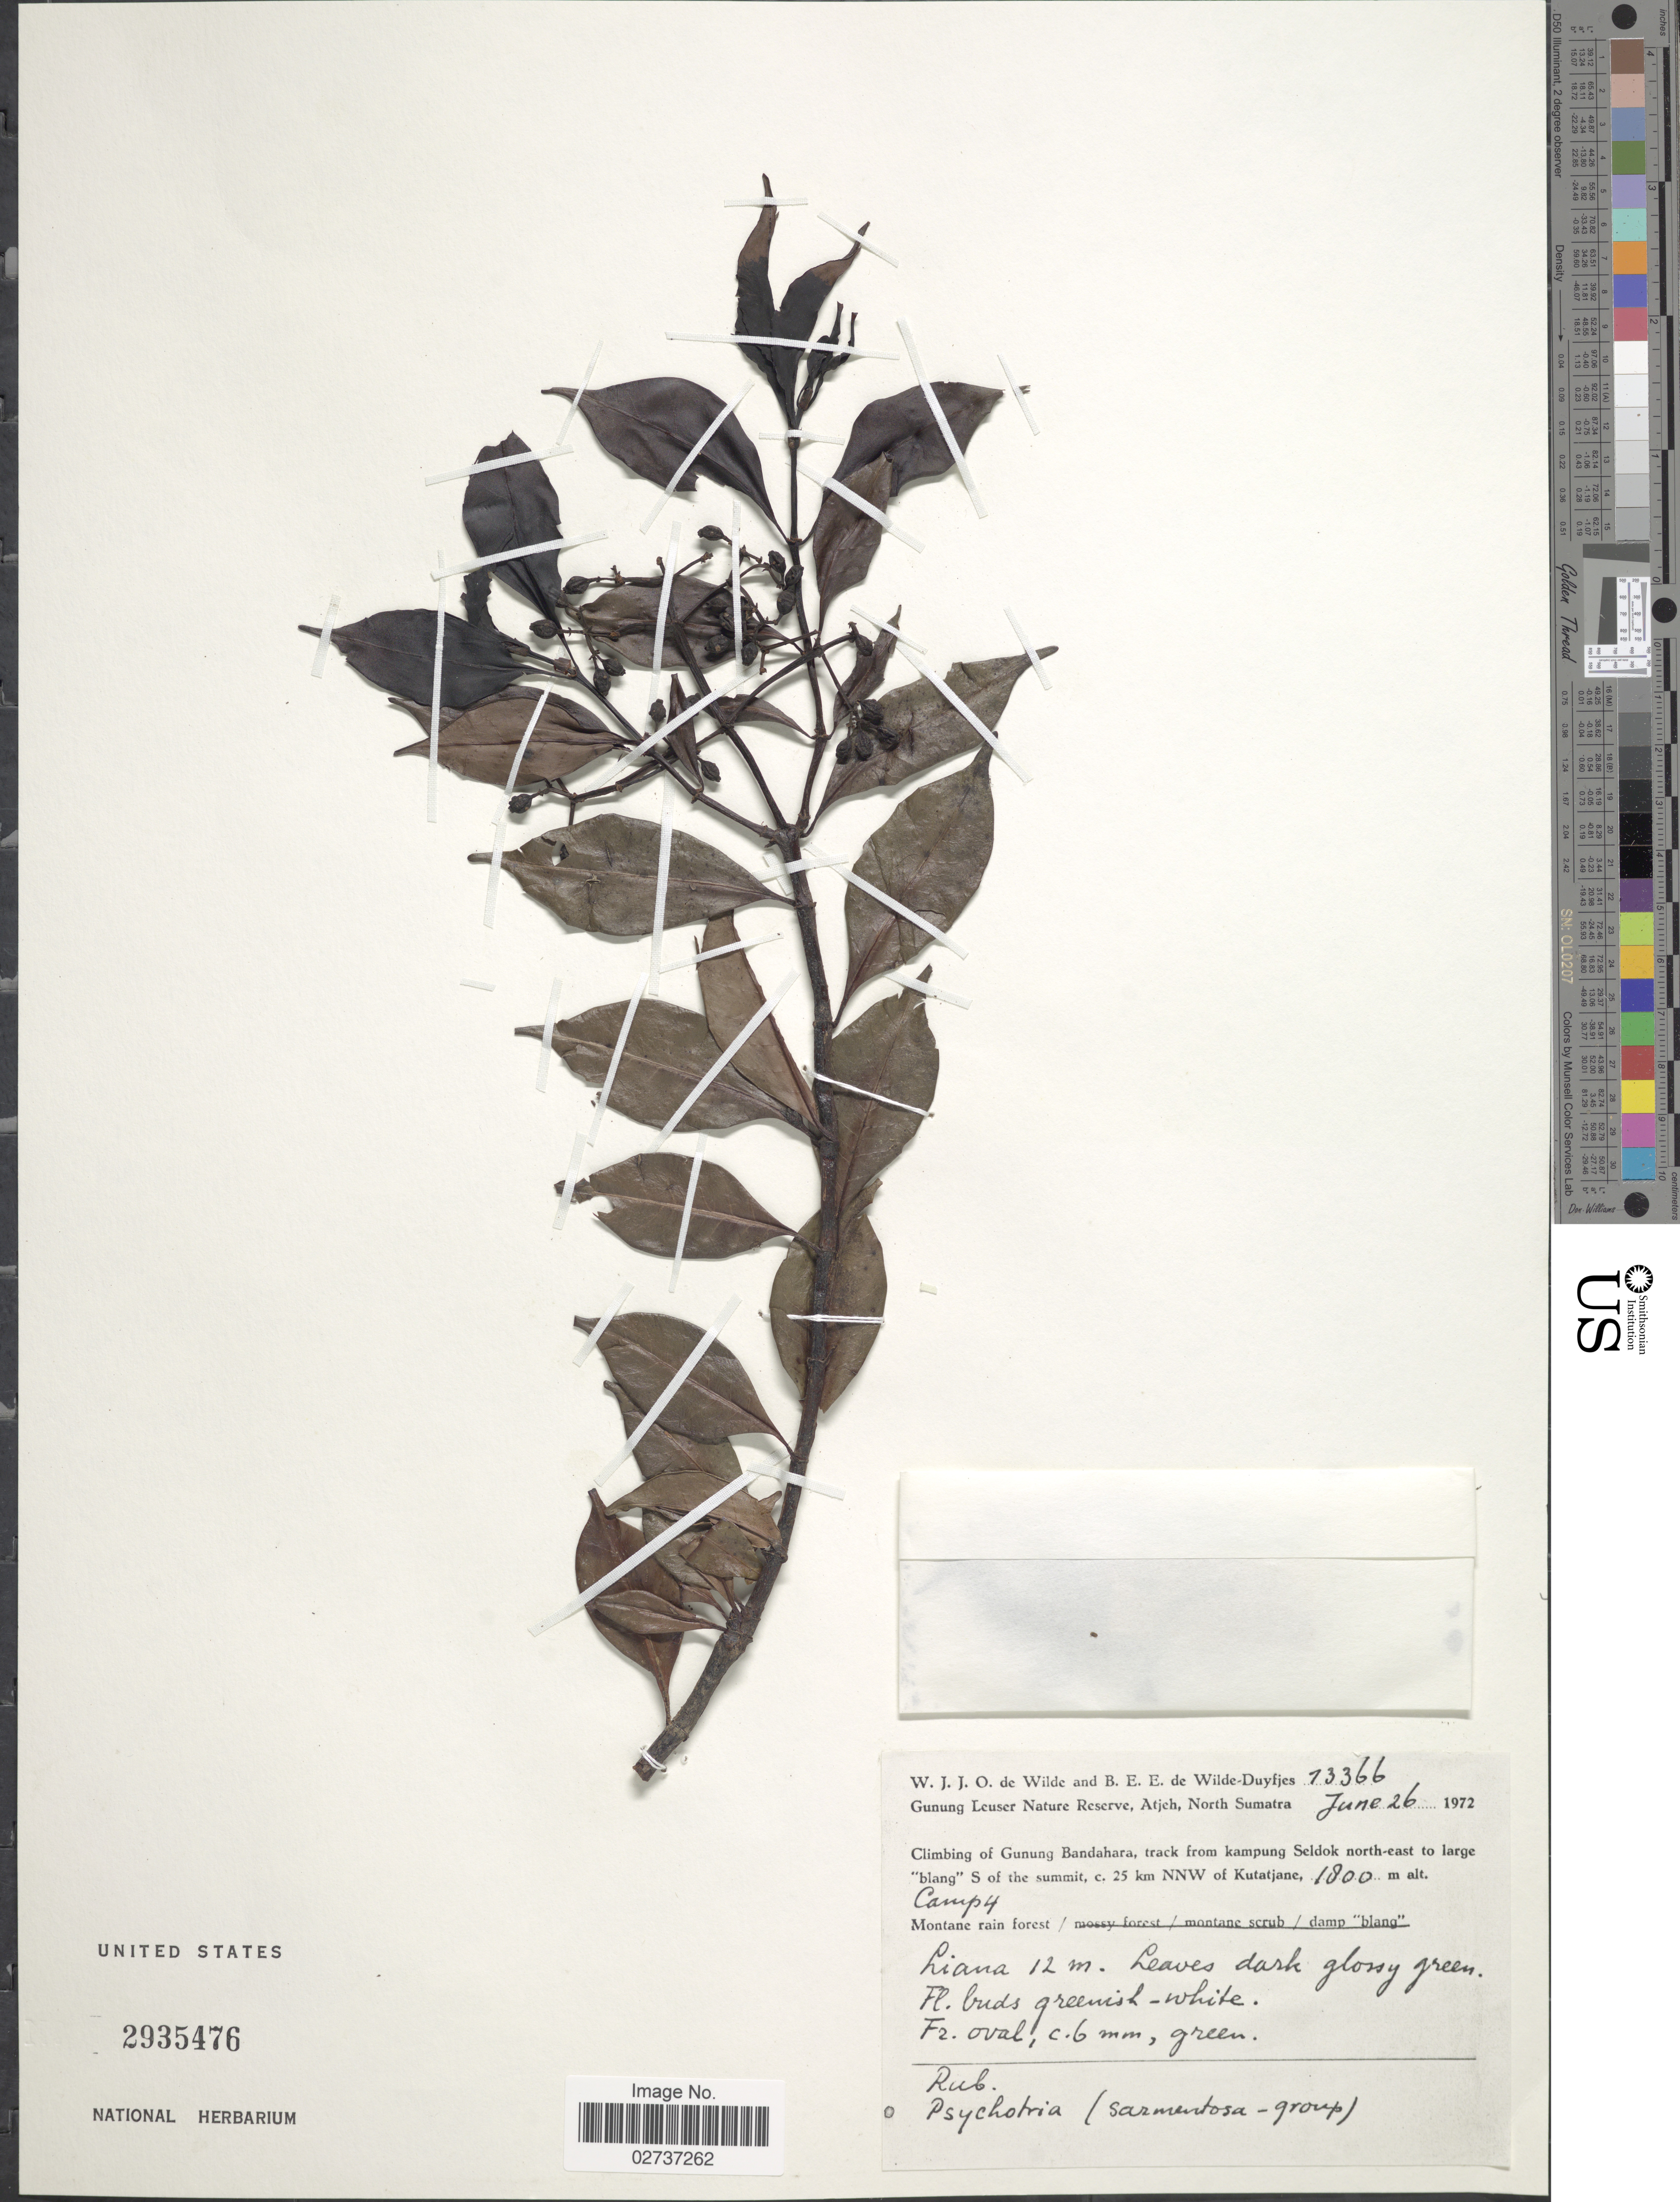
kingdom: Plantae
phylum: Tracheophyta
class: Magnoliopsida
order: Gentianales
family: Rubiaceae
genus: Psychotria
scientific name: Psychotria sp.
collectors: W. J. de Wilde & B. E. de Wilde-Duyfjes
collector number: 73366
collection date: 1972-06-26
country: Indonesia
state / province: Sumatra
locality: Gunung Leuser Nature Reserve, Atjeh, North Sumatra, Climbing Gunung Bandahara, track from kampung Seldok, north-east large "blang" S of the summit, c. 25 km NNW of Kutatjane, Camp 4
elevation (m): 1800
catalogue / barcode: US 2935476